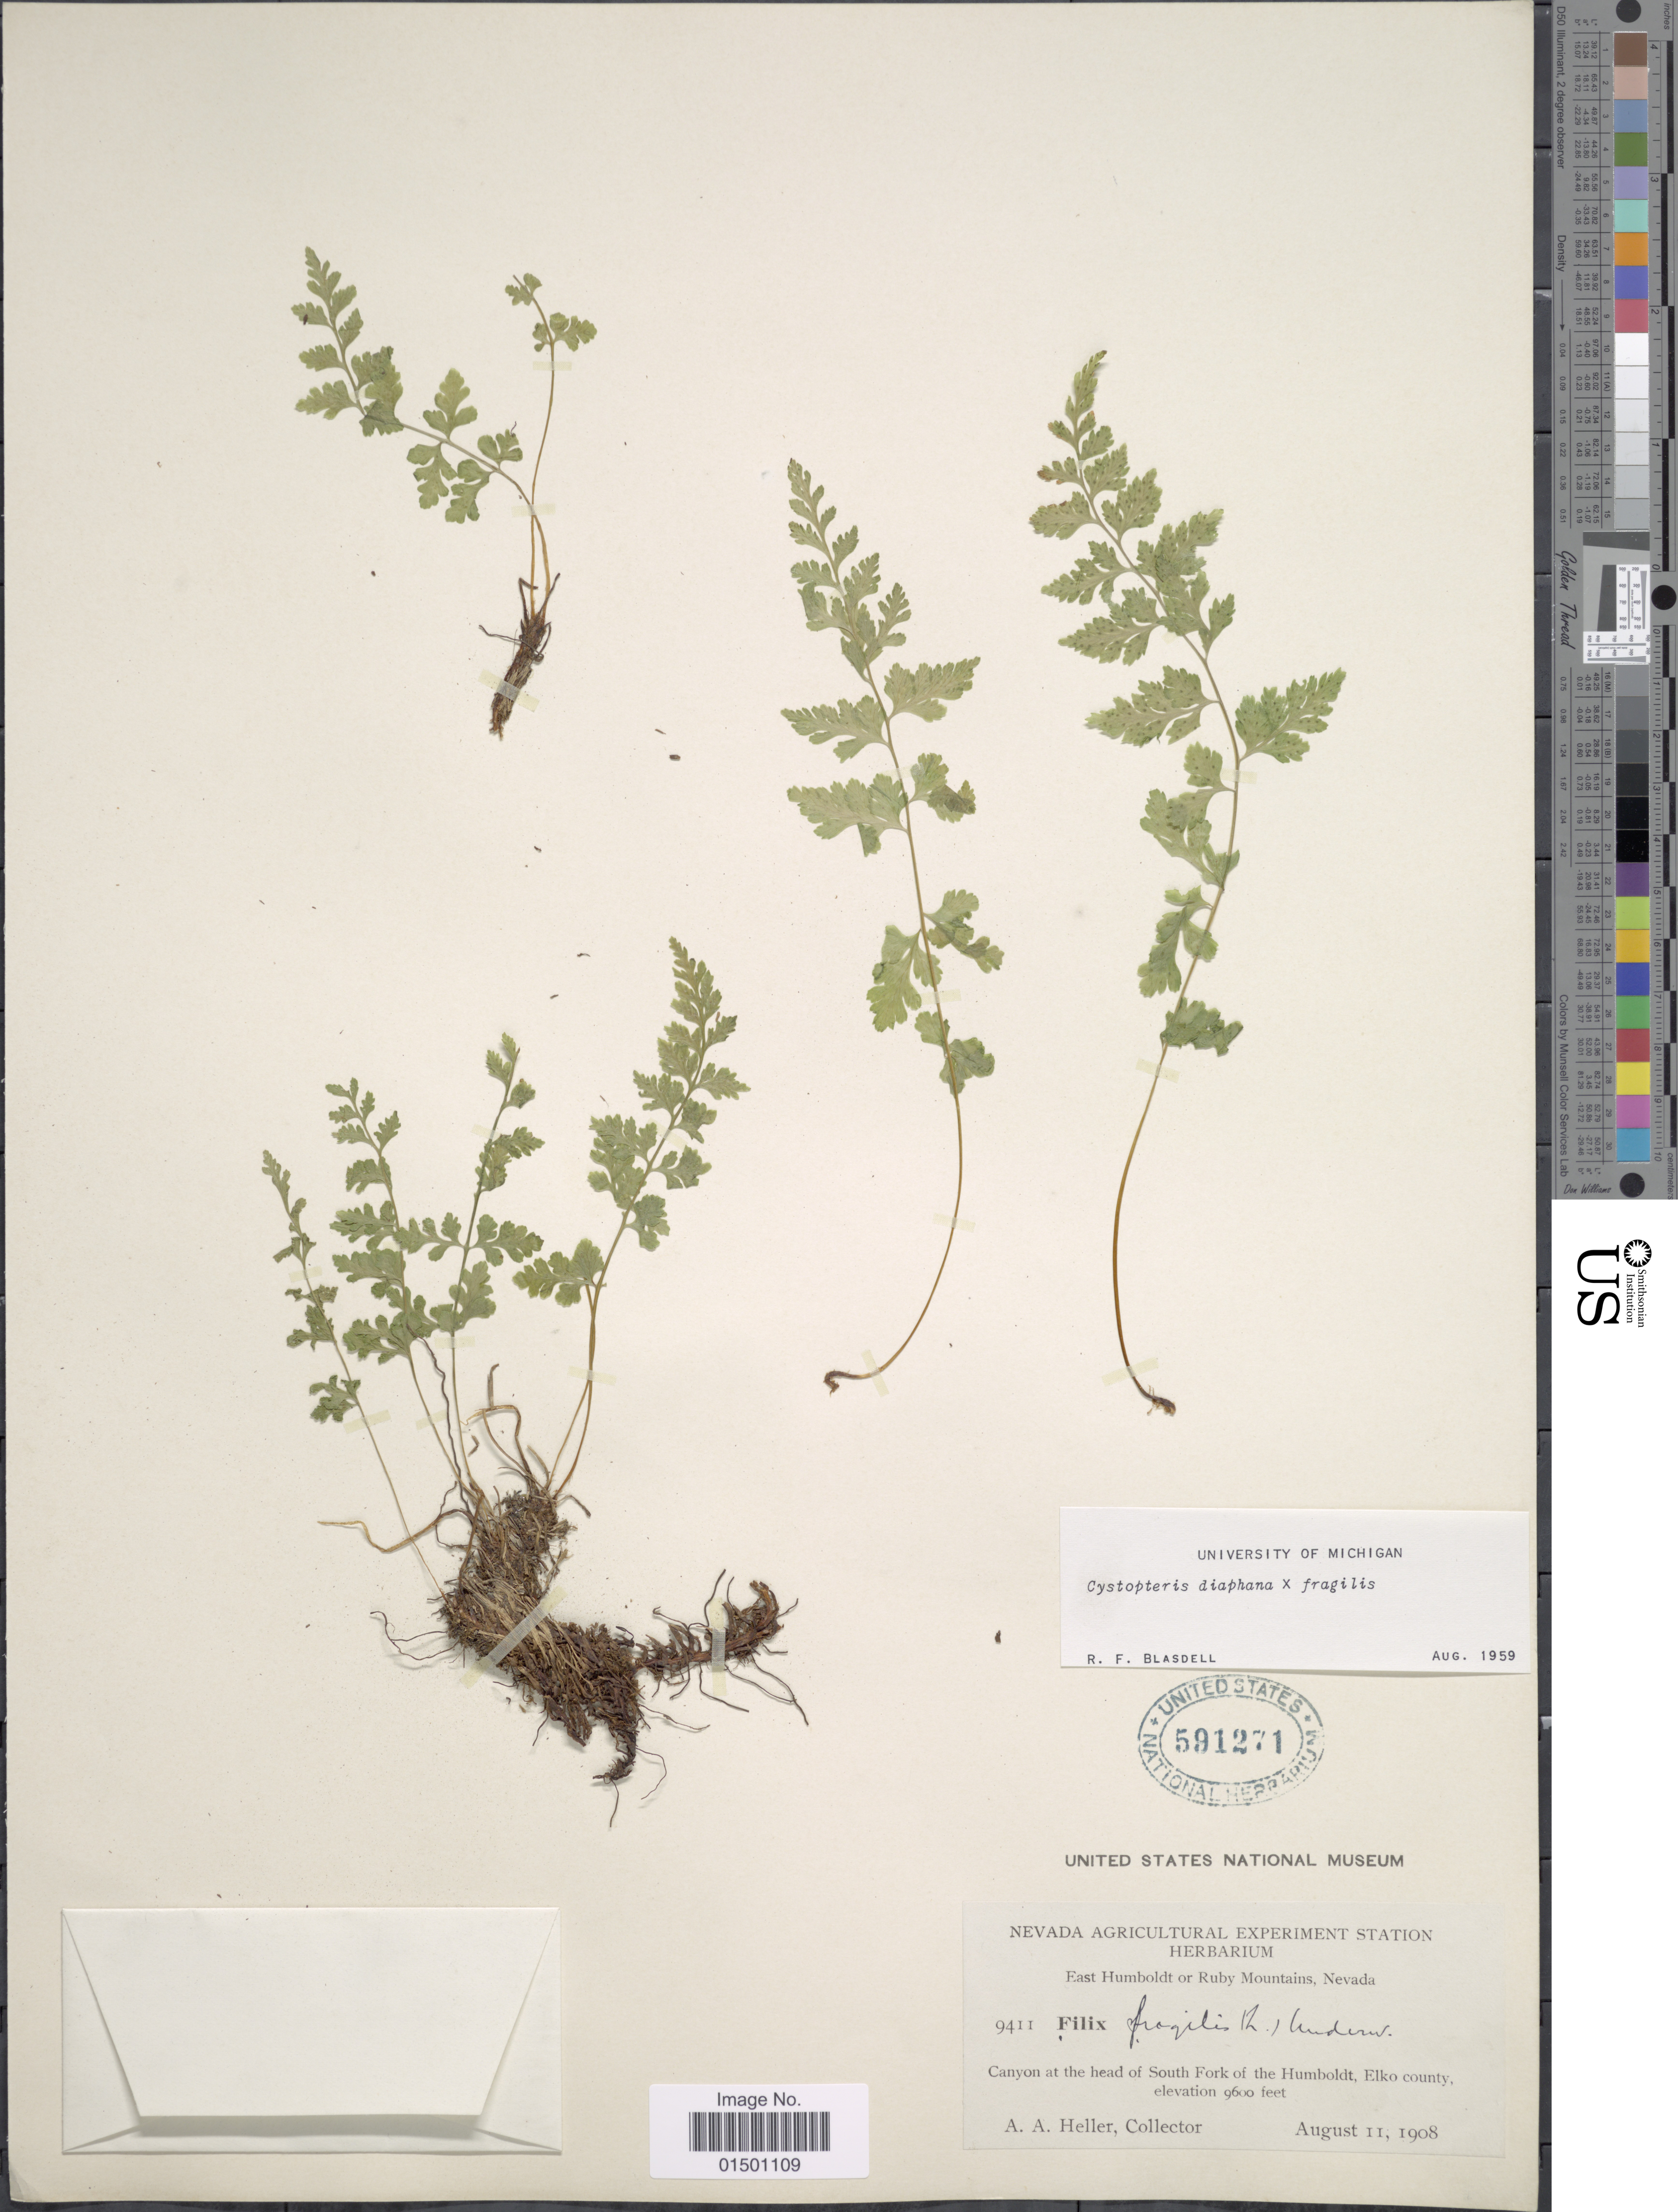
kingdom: Plantae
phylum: Tracheophyta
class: Polypodiopsida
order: Polypodiales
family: Cystopteridaceae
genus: Cystopteris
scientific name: Cystopteris diaphana x C. fragilis (L.) Bernh.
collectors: A. A. Heller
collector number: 9411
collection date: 1908-08-11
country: United States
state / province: Nevada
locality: East Humboldt or Ruby Mountains, Canyon at the head of South Fork of the Humboldt, Elko county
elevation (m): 2926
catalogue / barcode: US 591271